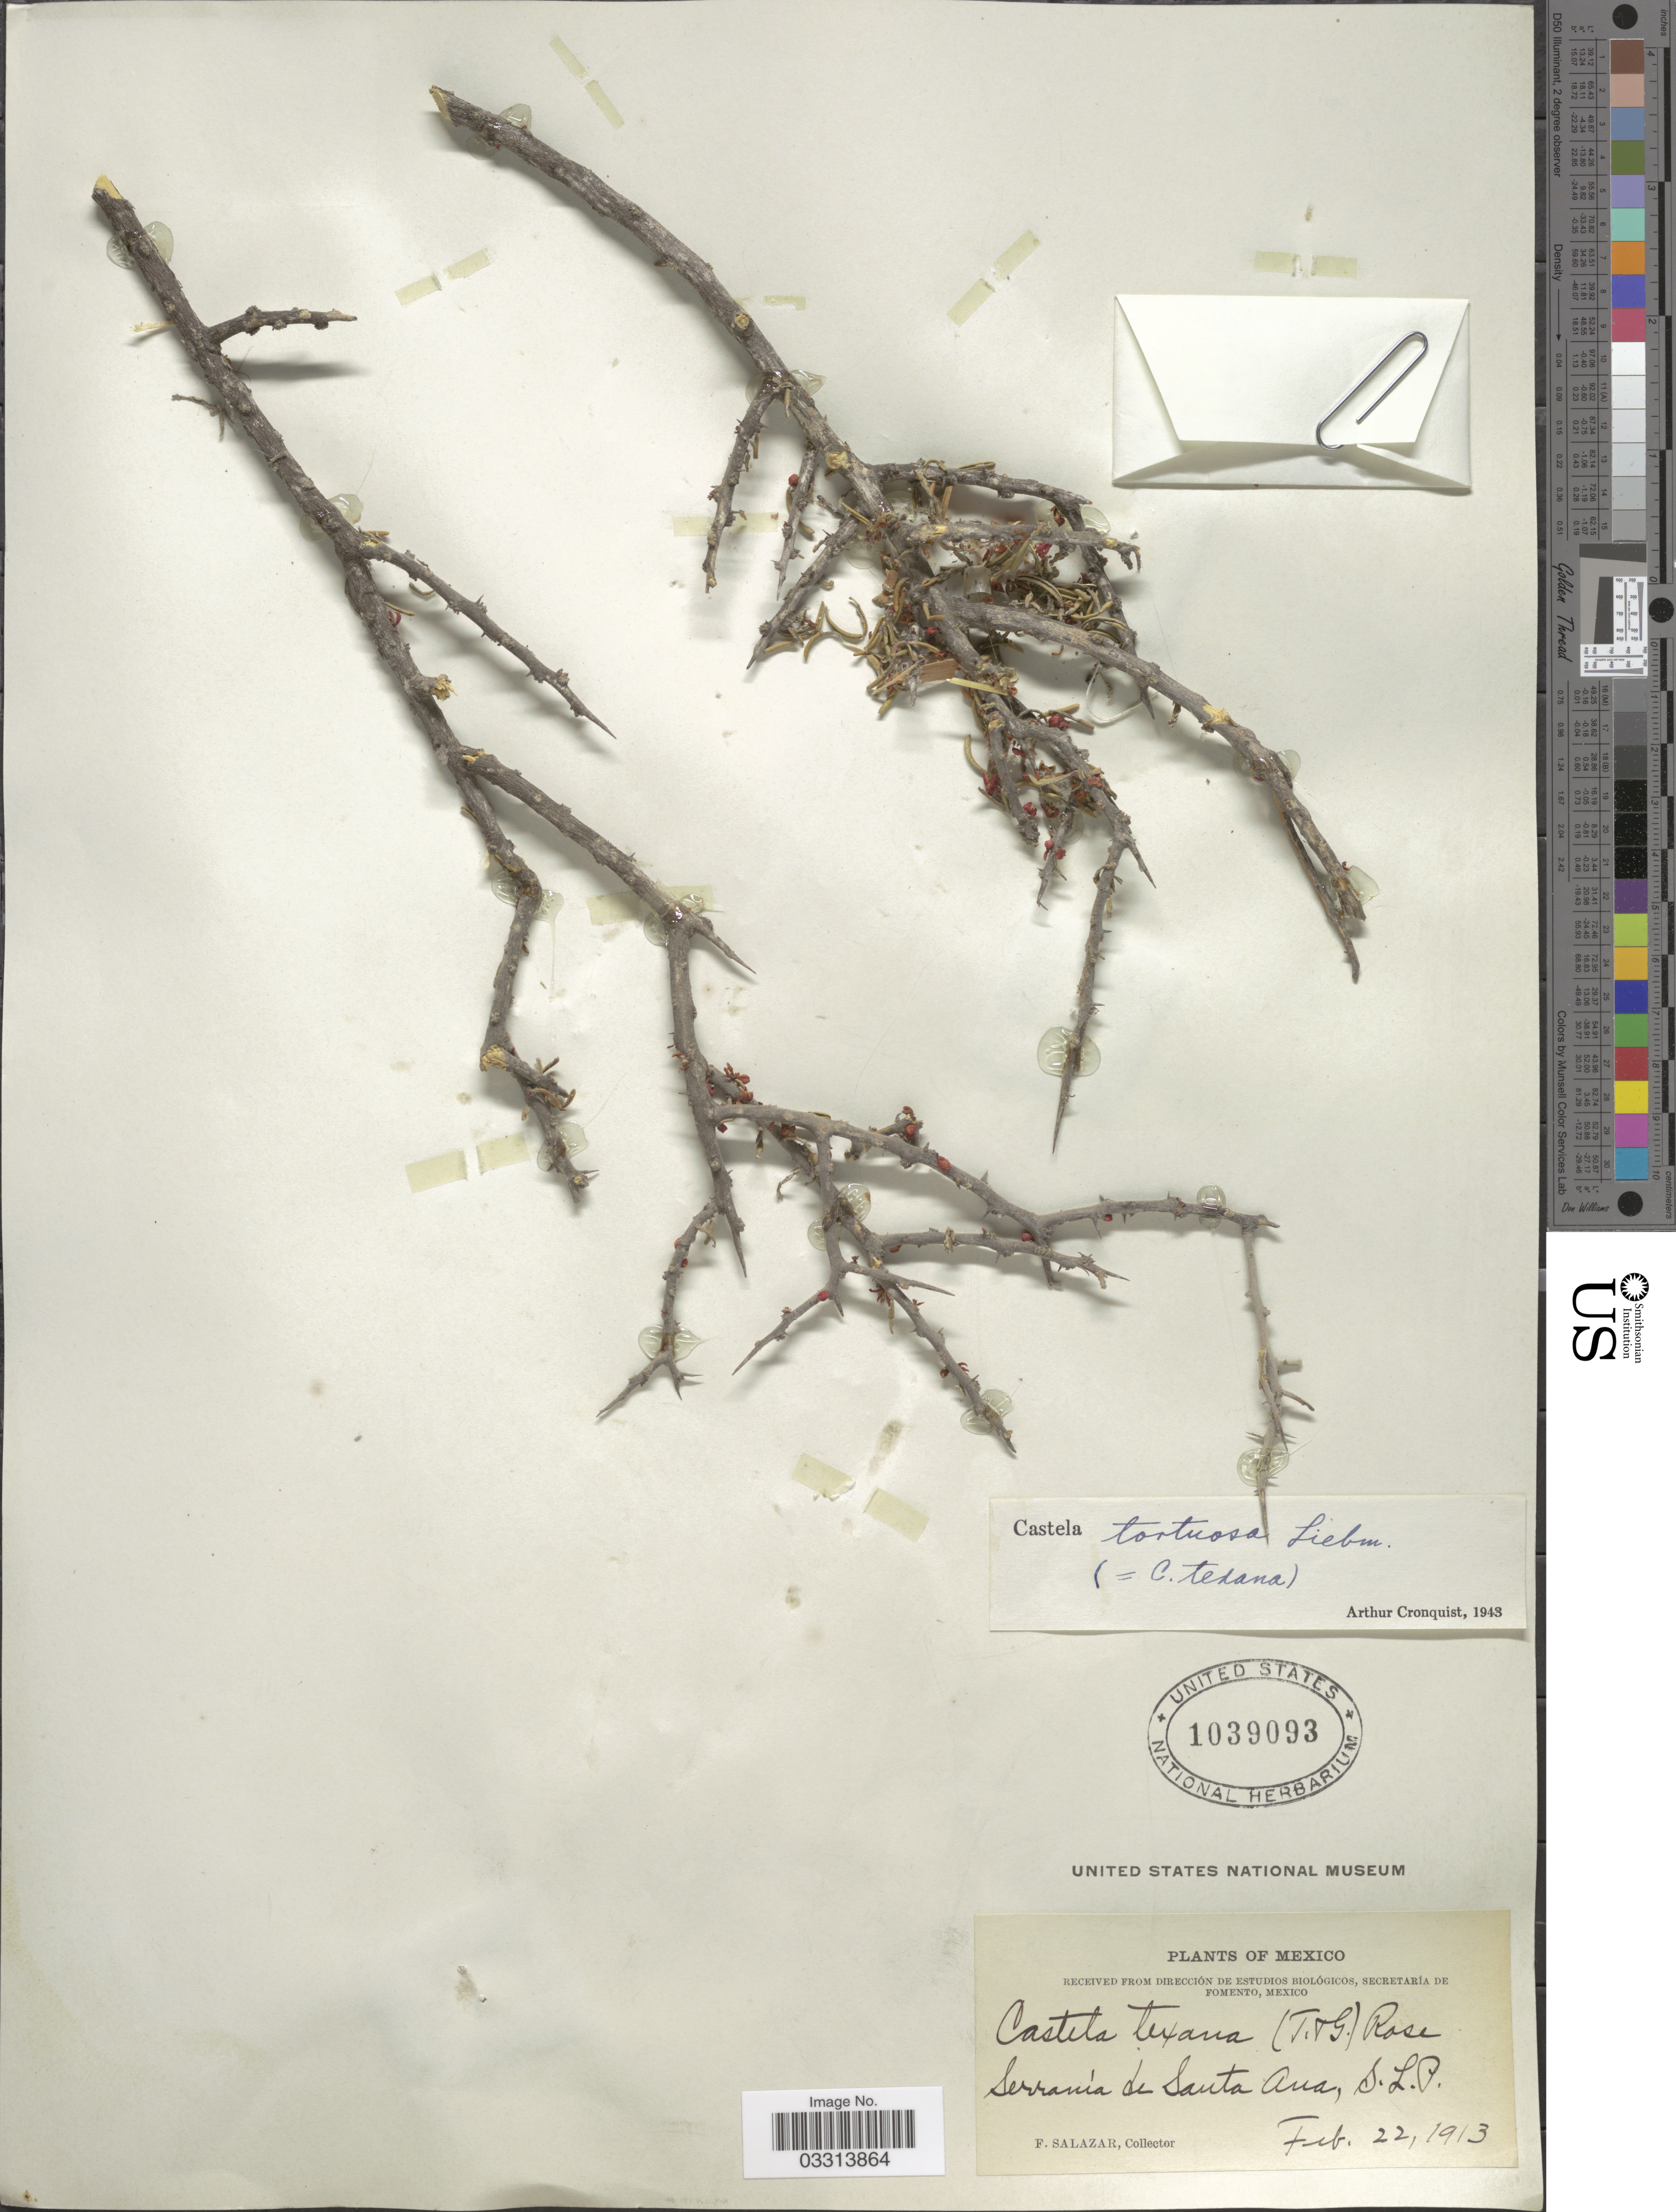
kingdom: Plantae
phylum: Tracheophyta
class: Magnoliopsida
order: Sapindales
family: Simaroubaceae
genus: Castela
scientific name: Castela tortuosa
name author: Liebm.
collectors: F. Salazar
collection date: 1913-02-22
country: Mexico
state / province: San Luis Potosí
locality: Serrania de Santa Ana.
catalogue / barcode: US 1039093